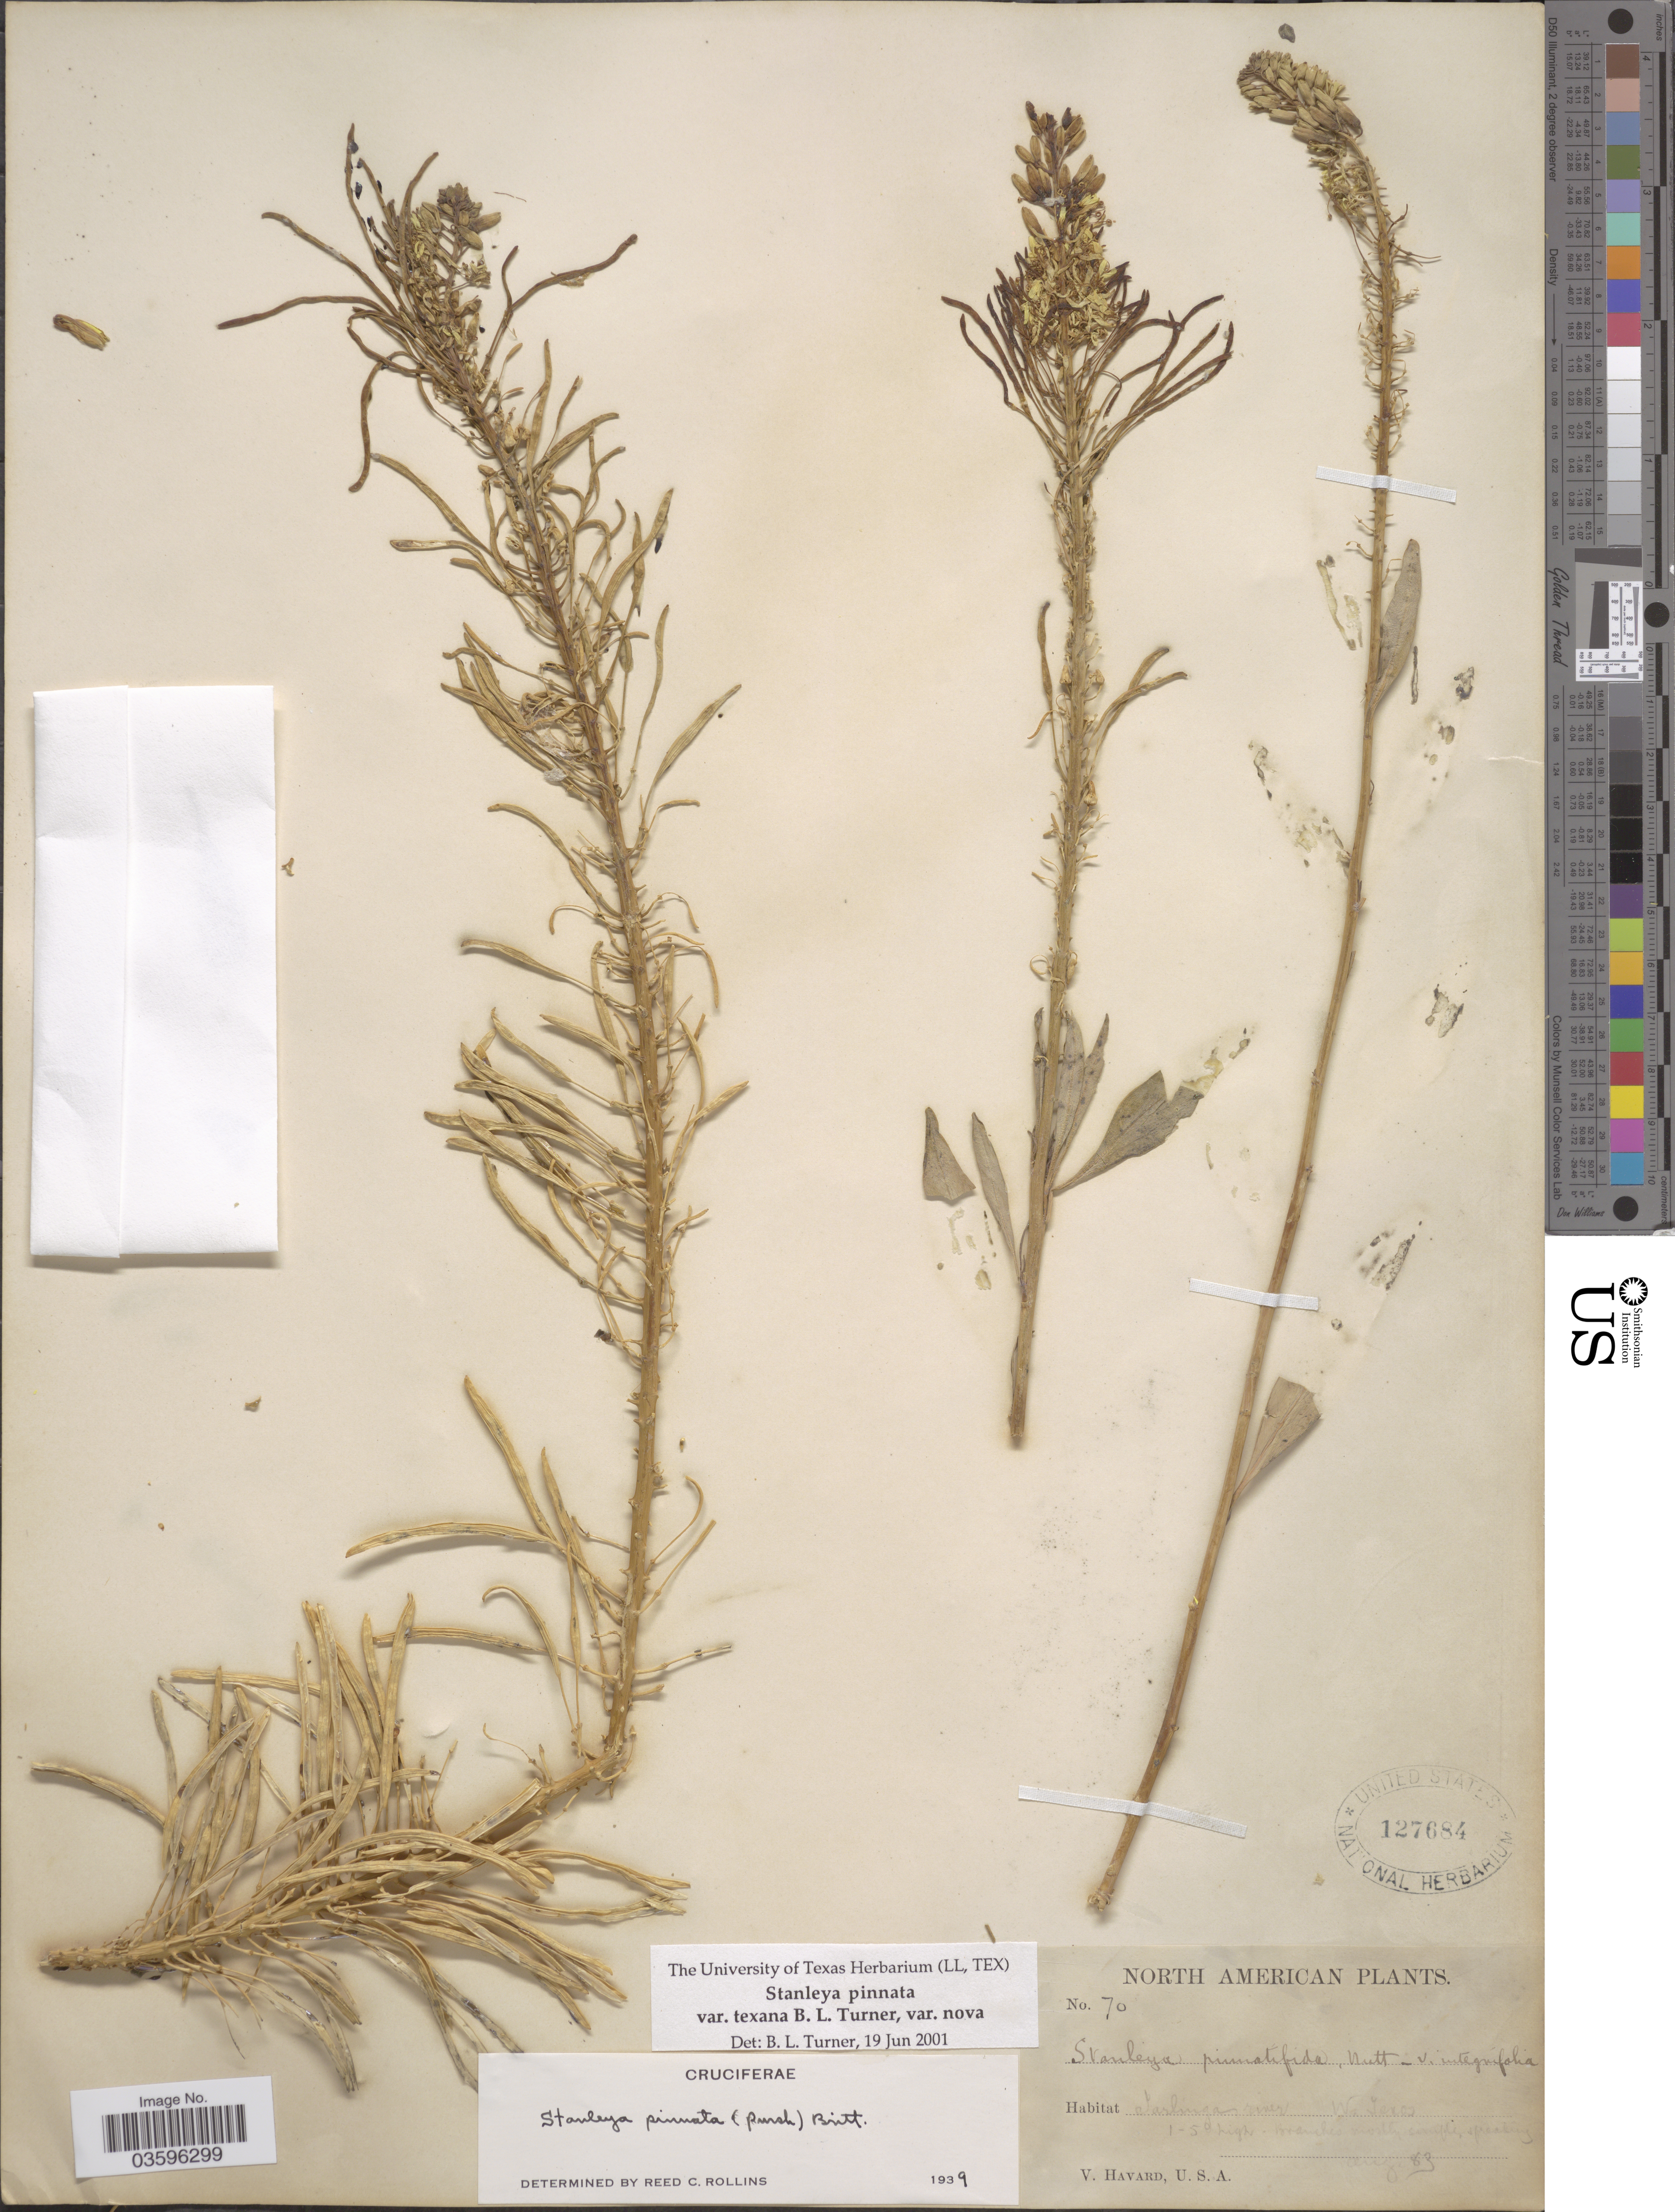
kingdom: Plantae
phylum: Tracheophyta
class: Magnoliopsida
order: Brassicales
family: Brassicaceae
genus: Stanleya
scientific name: Stanleya pinnata var. texana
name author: B.L. Turner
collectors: V. Havard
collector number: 70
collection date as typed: Transcribed d/m/y: /8/83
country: United States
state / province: Texas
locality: Terlingua river. W. Texas.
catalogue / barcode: US 127684